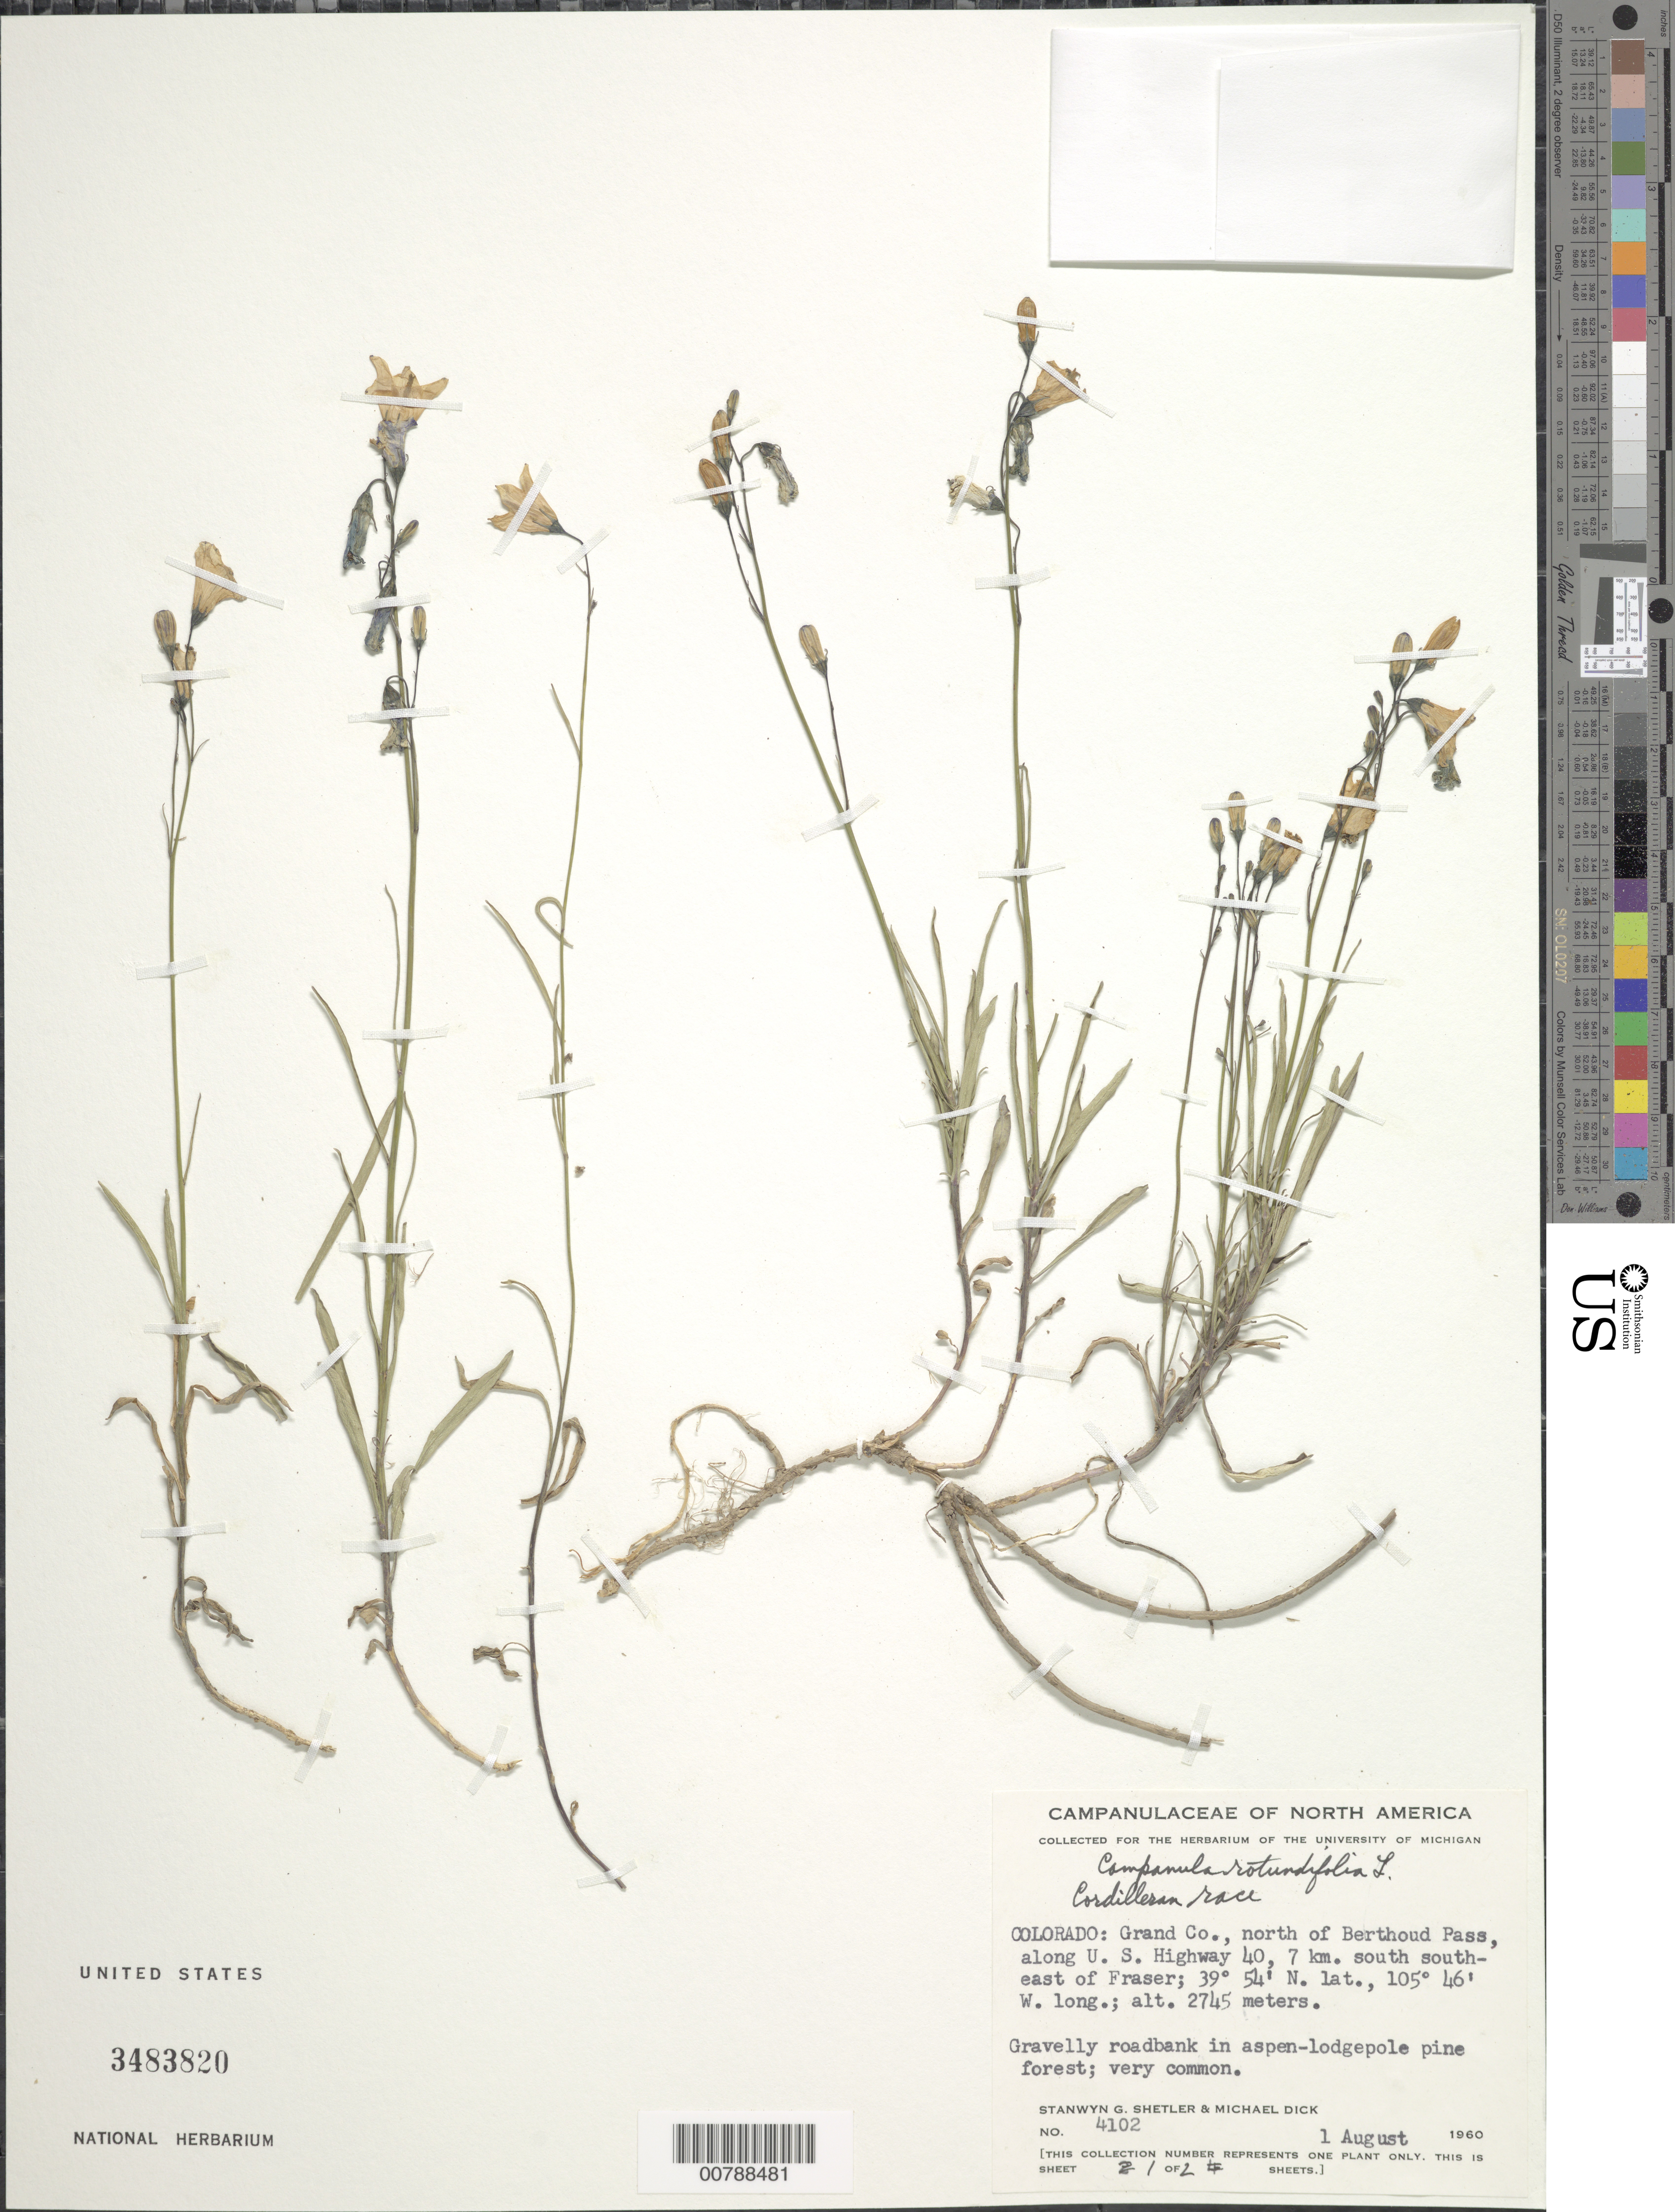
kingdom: Plantae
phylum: Tracheophyta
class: Magnoliopsida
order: Asterales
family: Campanulaceae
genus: Campanula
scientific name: Campanula rotundifolia L. Cordilleran race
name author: L.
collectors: S. Shetler & M. Dick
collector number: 4102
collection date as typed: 1 August 1960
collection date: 1960-08-01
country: United States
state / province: Colorado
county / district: Grand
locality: North of Berthoud Pass, along U.S. Highway 40, 7 km. south southeast of Fraser.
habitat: Gravelly roadbank in aspen-lodgepole pine forest.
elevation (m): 2745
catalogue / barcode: US 3483820